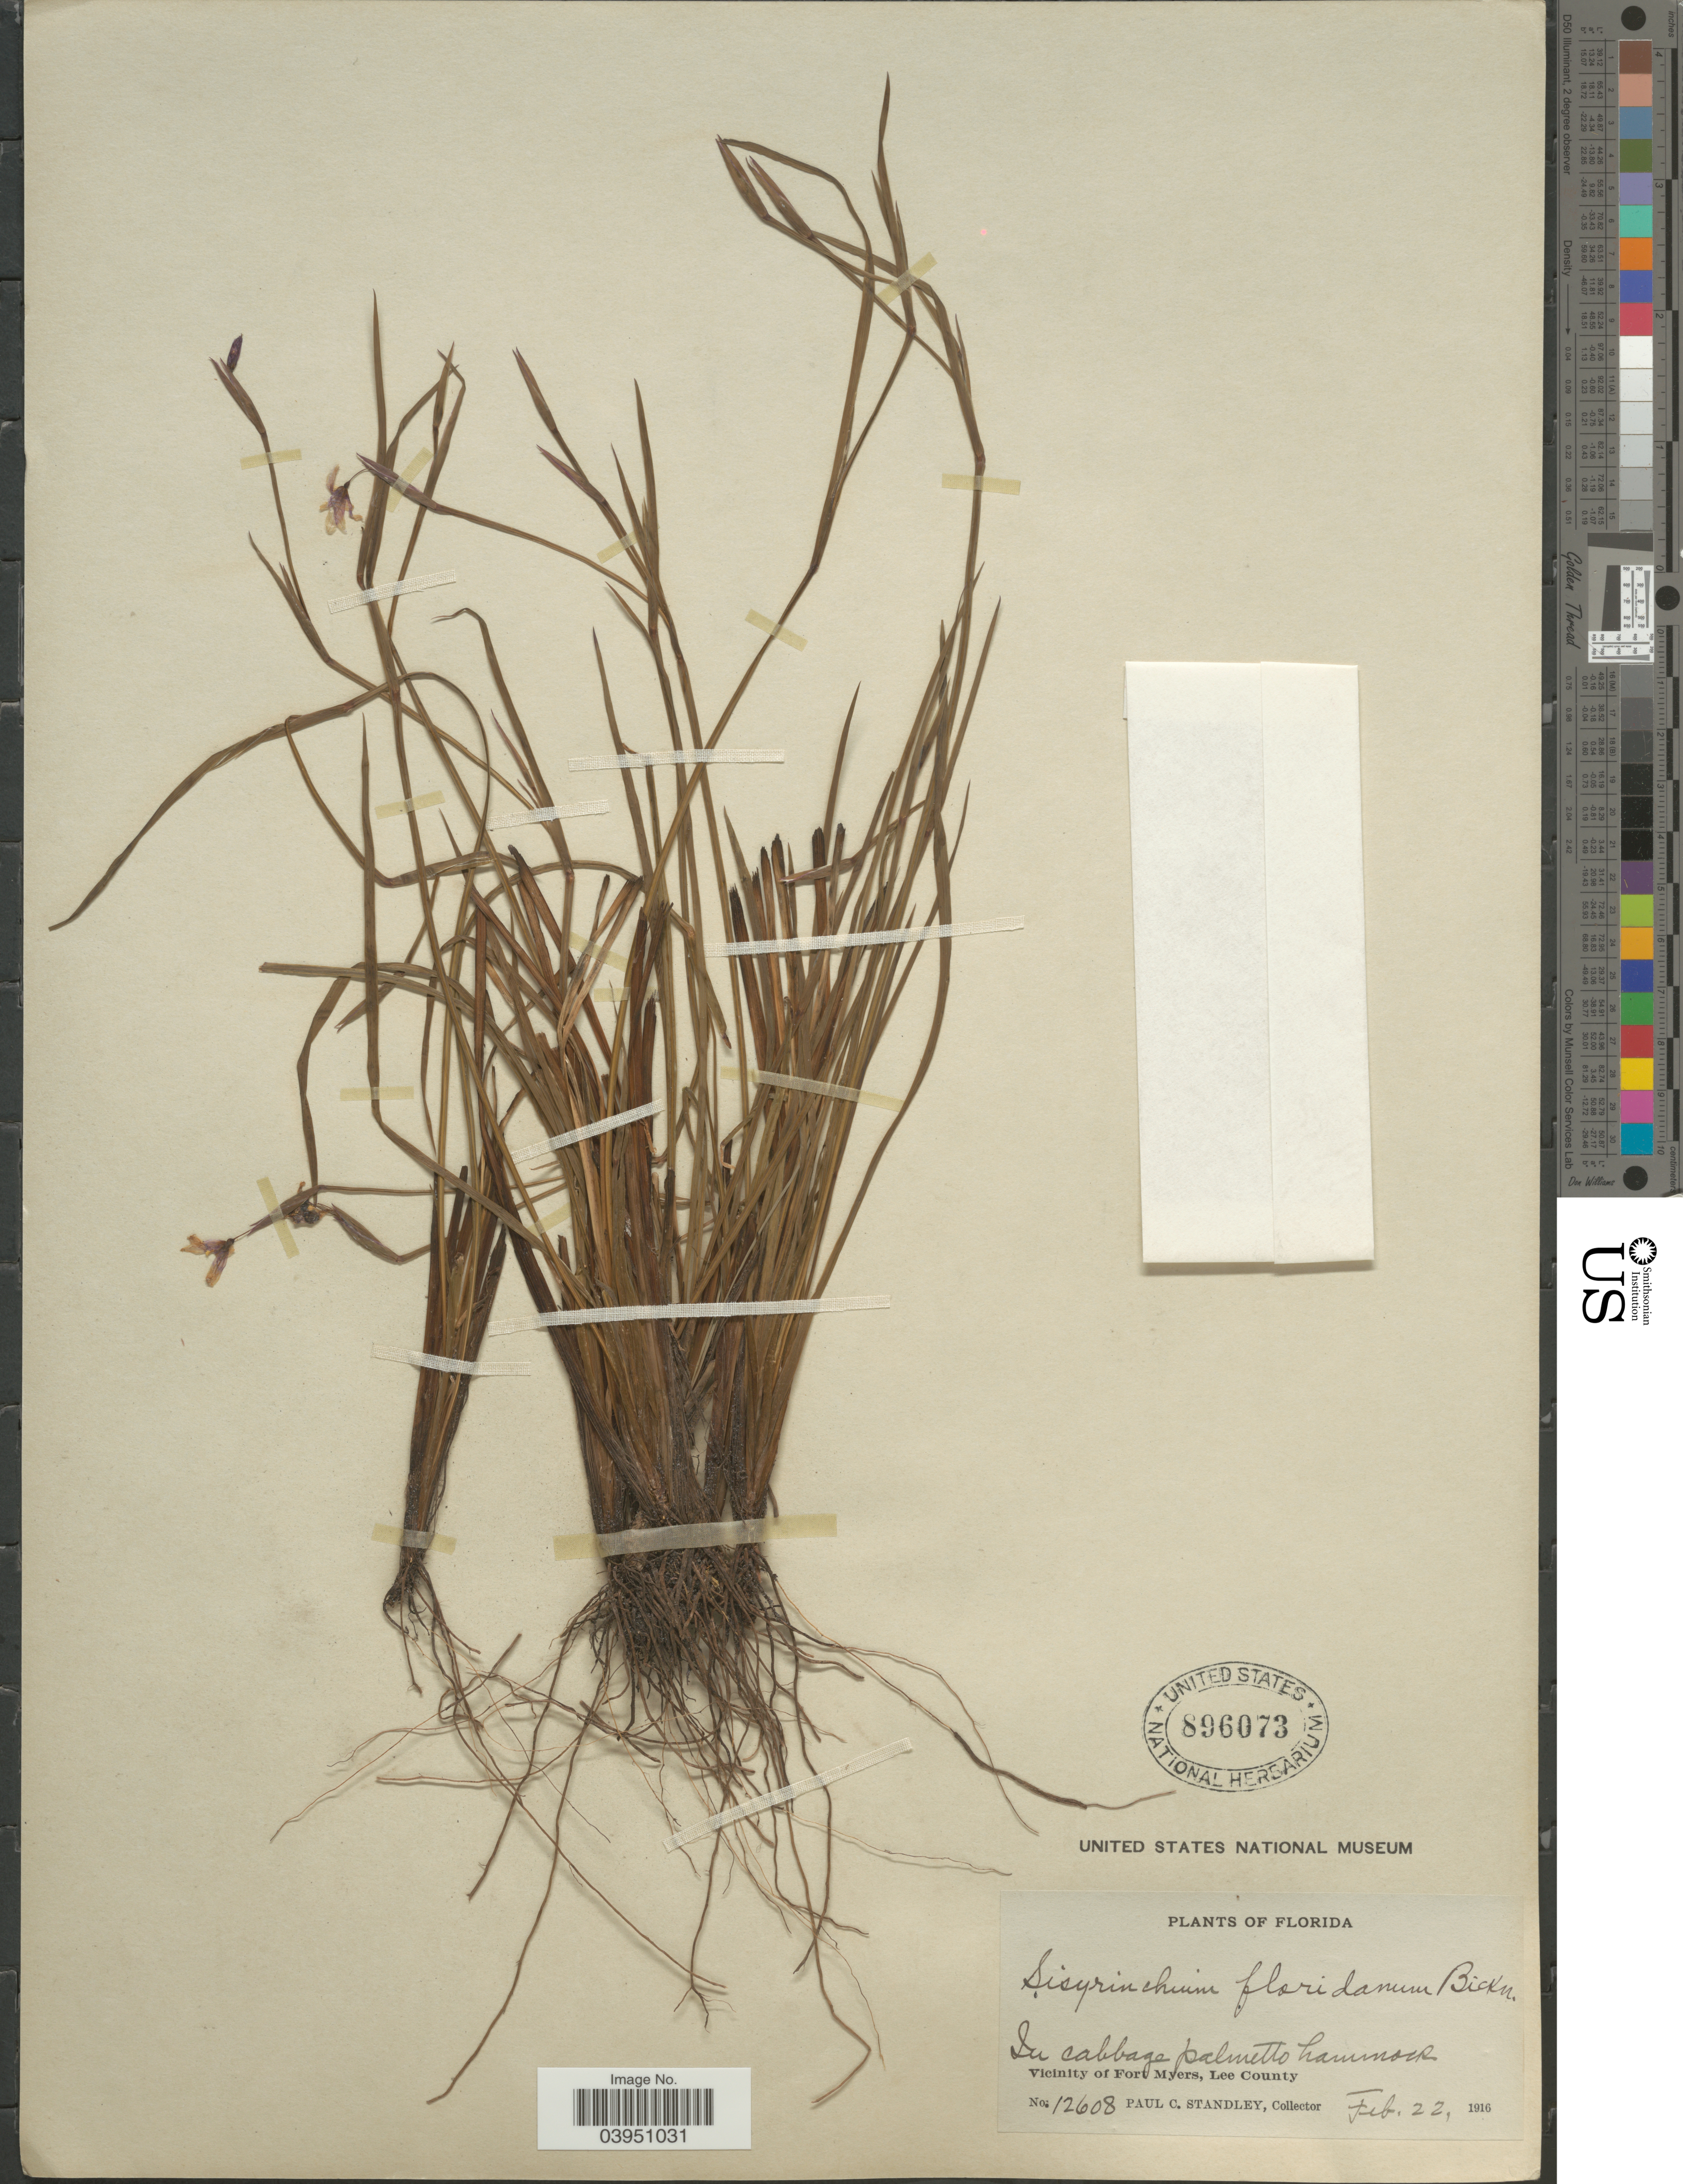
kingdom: Plantae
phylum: Tracheophyta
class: Liliopsida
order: Asparagales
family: Iridaceae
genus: Sisyrinchium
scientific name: Sisyrinchium floridanum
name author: E.P. Bicknell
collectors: P. C. Standley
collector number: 12608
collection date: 1916-02-22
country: United States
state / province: Florida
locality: In cabbage palmetto hammock. Vicinity of Fort Myers, Lee County.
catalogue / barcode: US 896073